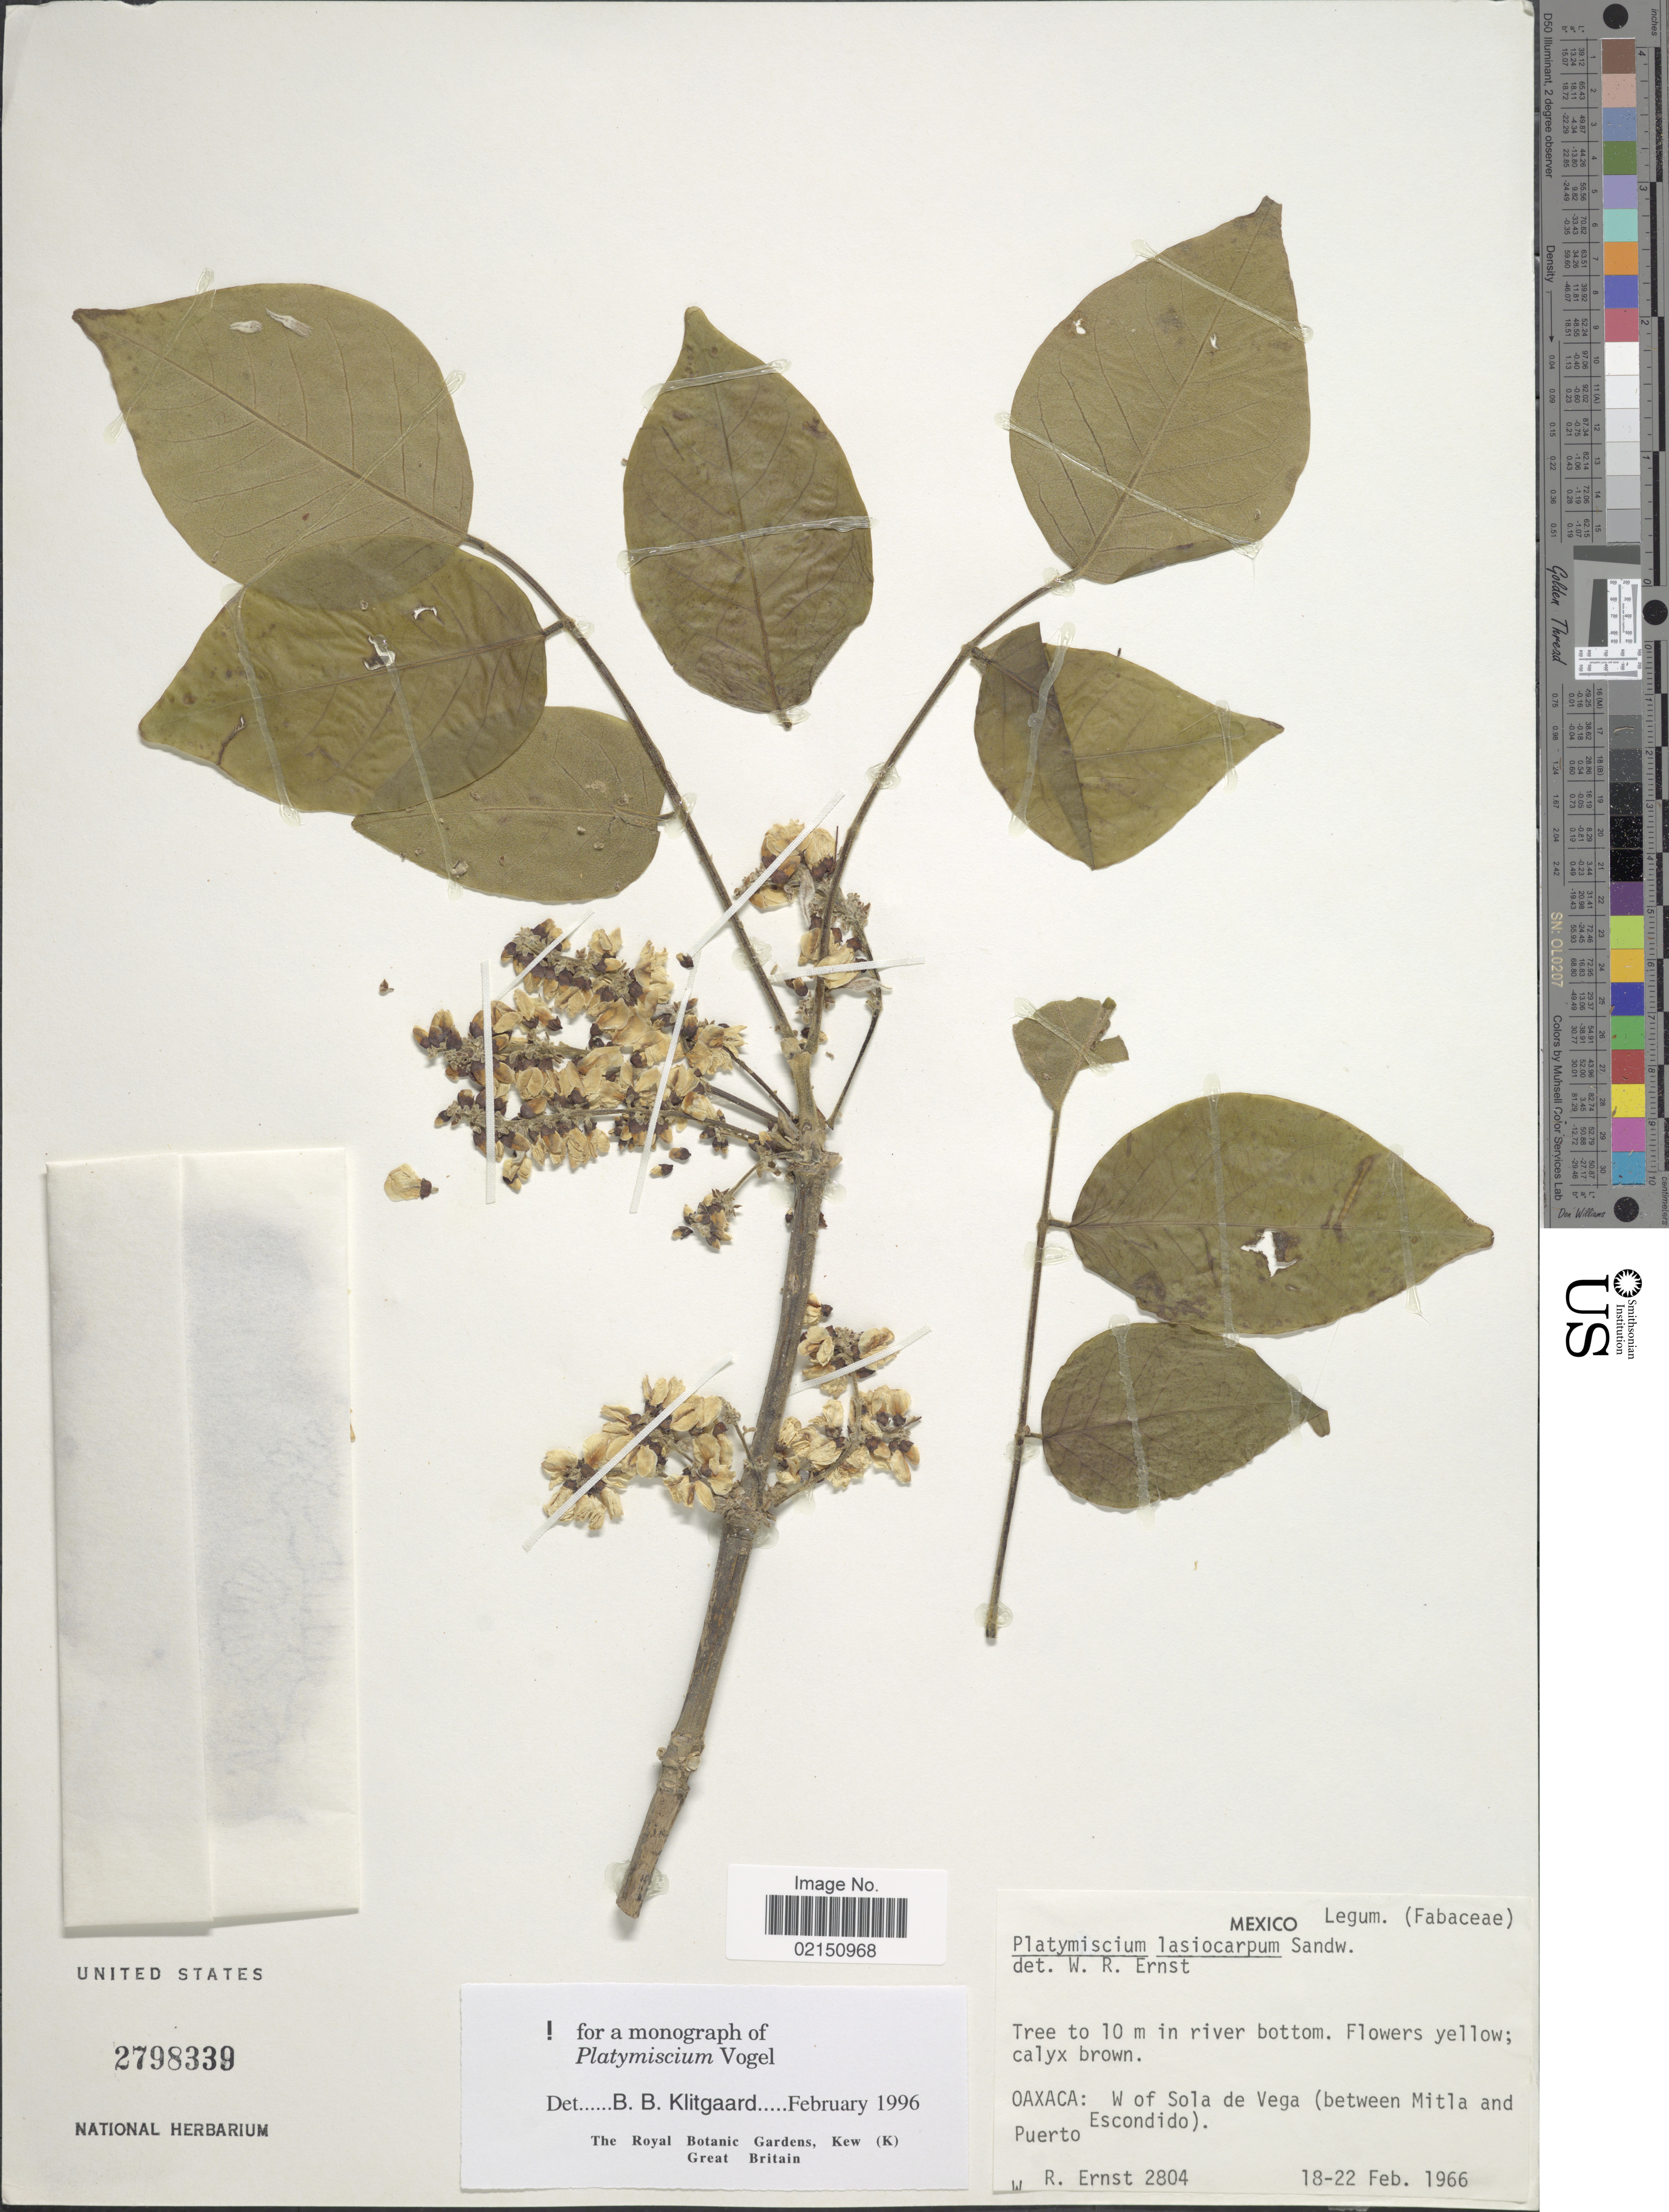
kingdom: Plantae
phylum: Tracheophyta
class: Magnoliopsida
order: Fabales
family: Fabaceae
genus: Platymiscium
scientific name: Platymiscium lasiocarpum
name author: Sandwith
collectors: W. R. Ernst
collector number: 2804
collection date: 1966-02-18/1966-02-22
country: Mexico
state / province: Oaxaca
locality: W of Sola de Vega (between Mitla and Escondido), Puerto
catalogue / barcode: US 2798339